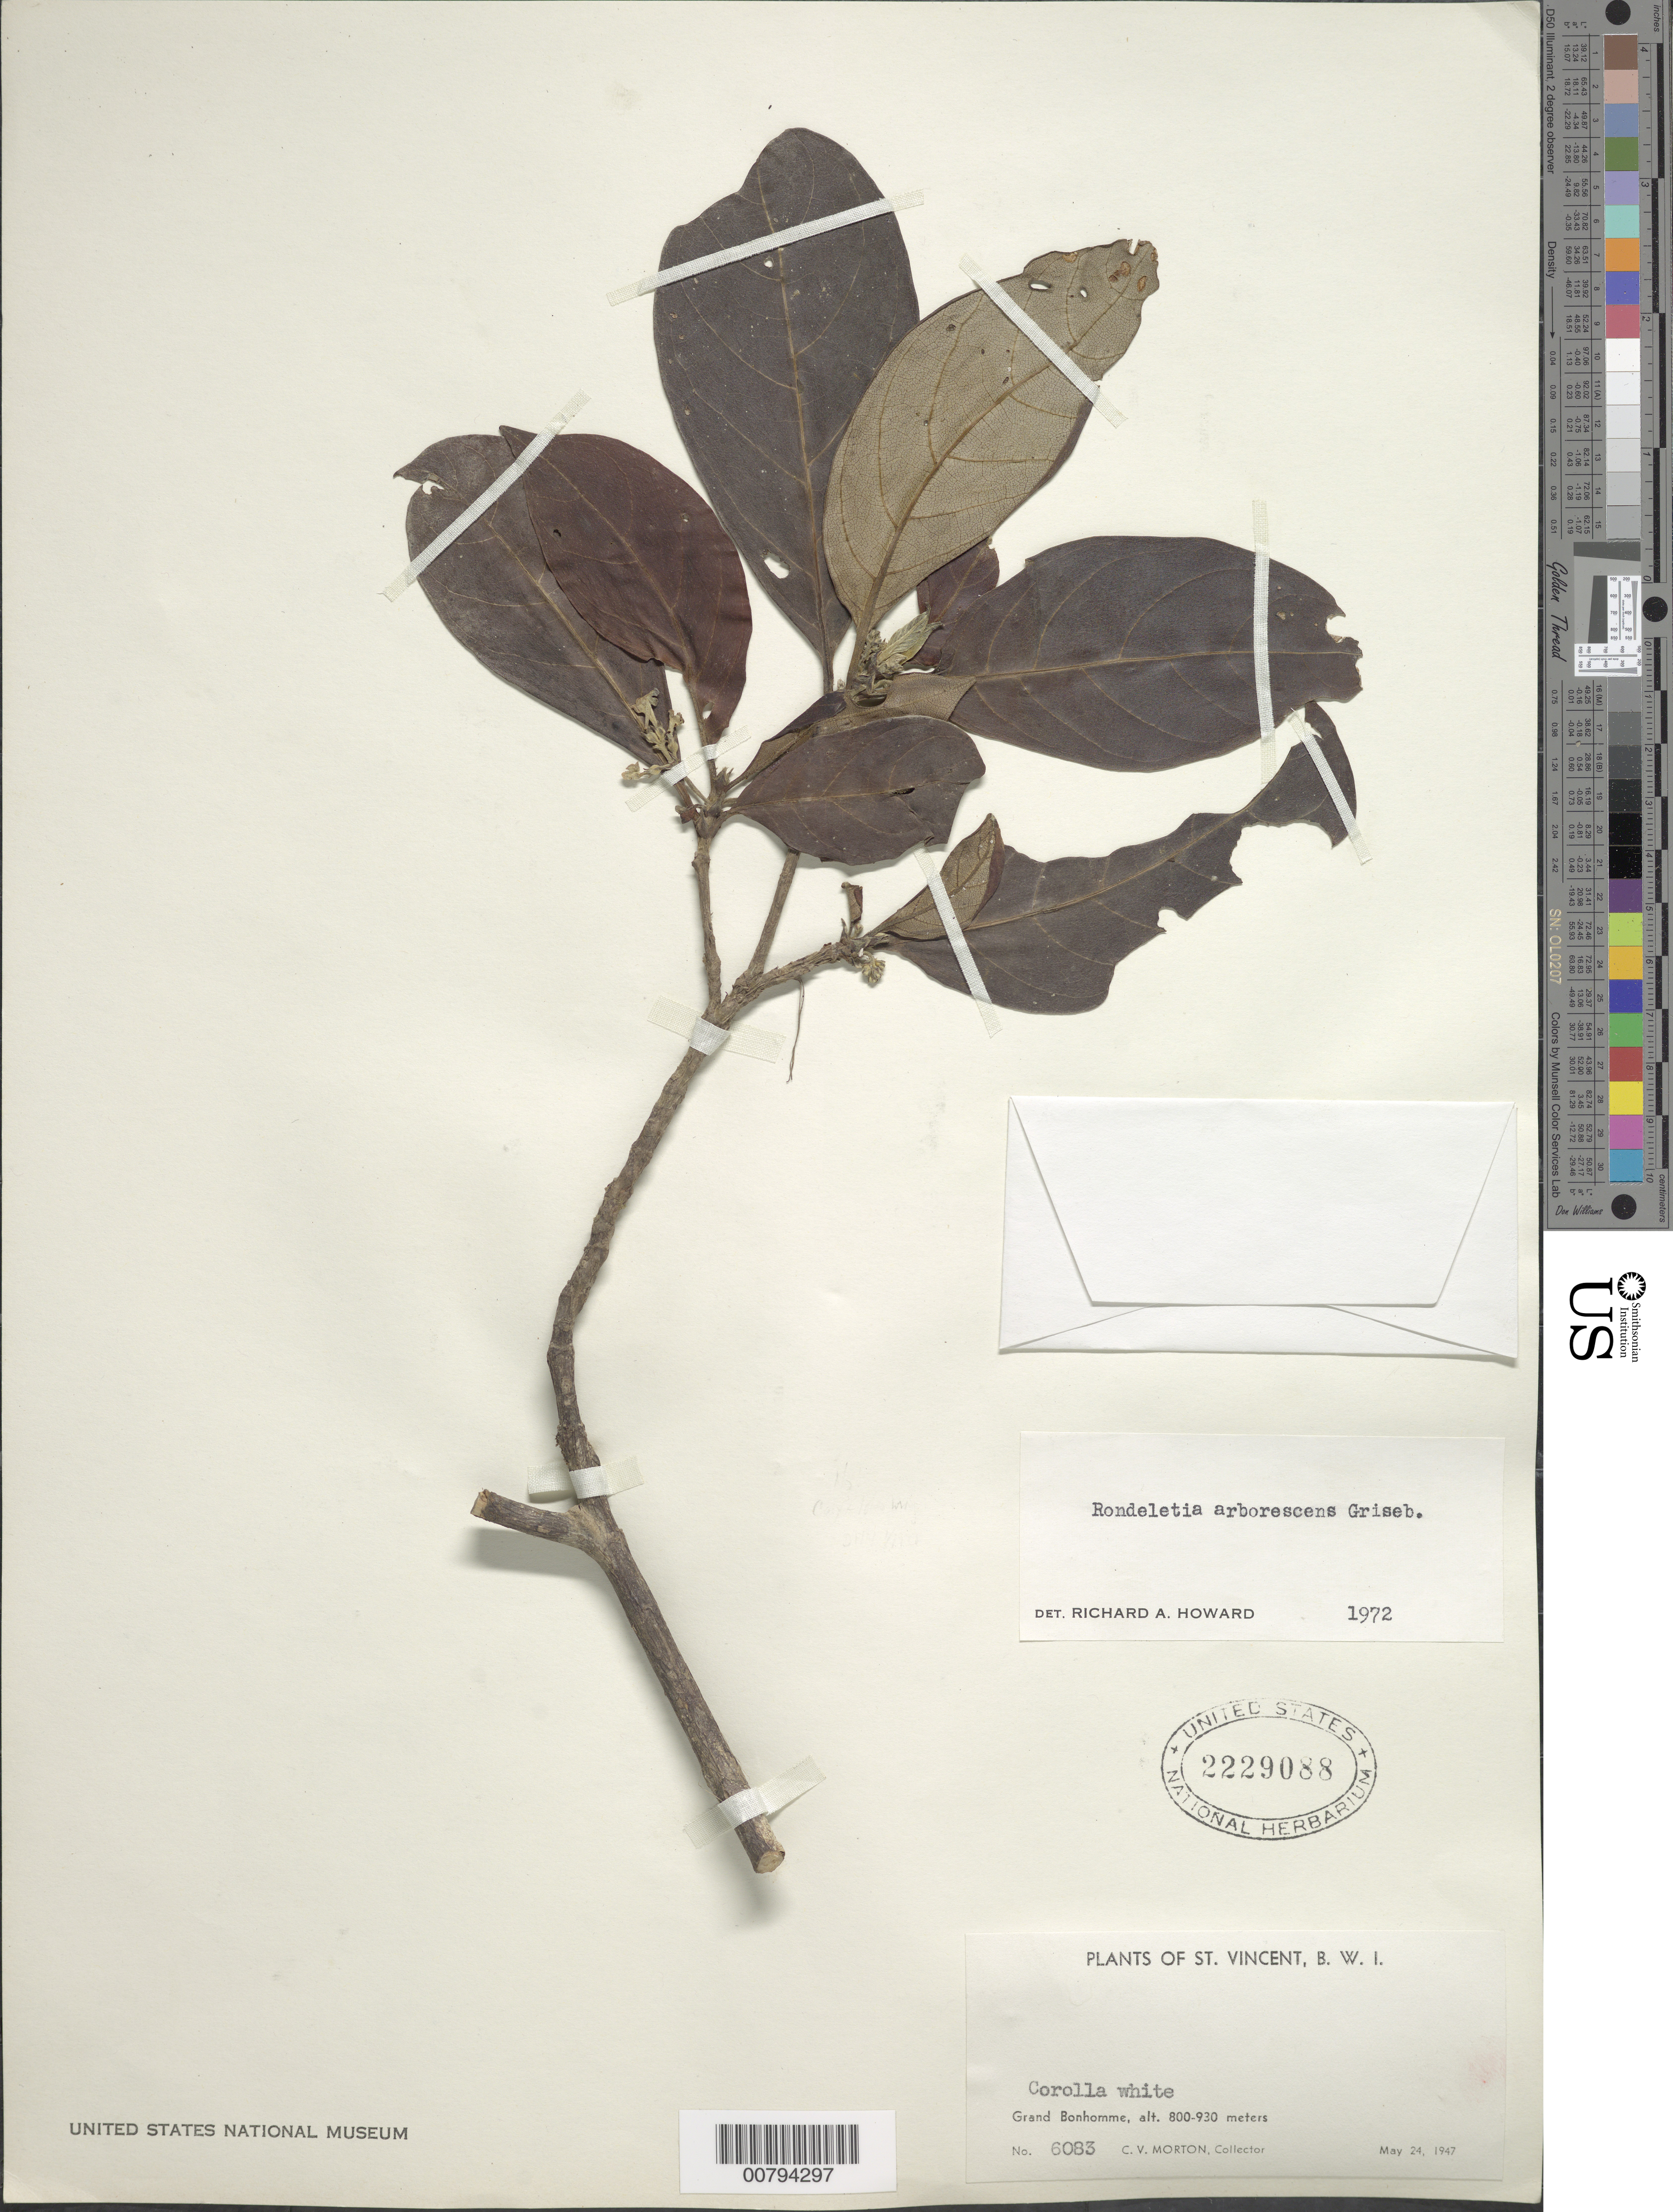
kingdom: Plantae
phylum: Tracheophyta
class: Magnoliopsida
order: Gentianales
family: Rubiaceae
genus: Rondeletia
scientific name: Rondeletia parviflora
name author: Poir.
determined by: Howard, R. A.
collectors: C. V. Morton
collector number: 6083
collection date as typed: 24 May 1947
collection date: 1947-05-24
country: St. Vincent - Grenadines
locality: Grand Bonhomme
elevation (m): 800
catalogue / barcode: US 2229088